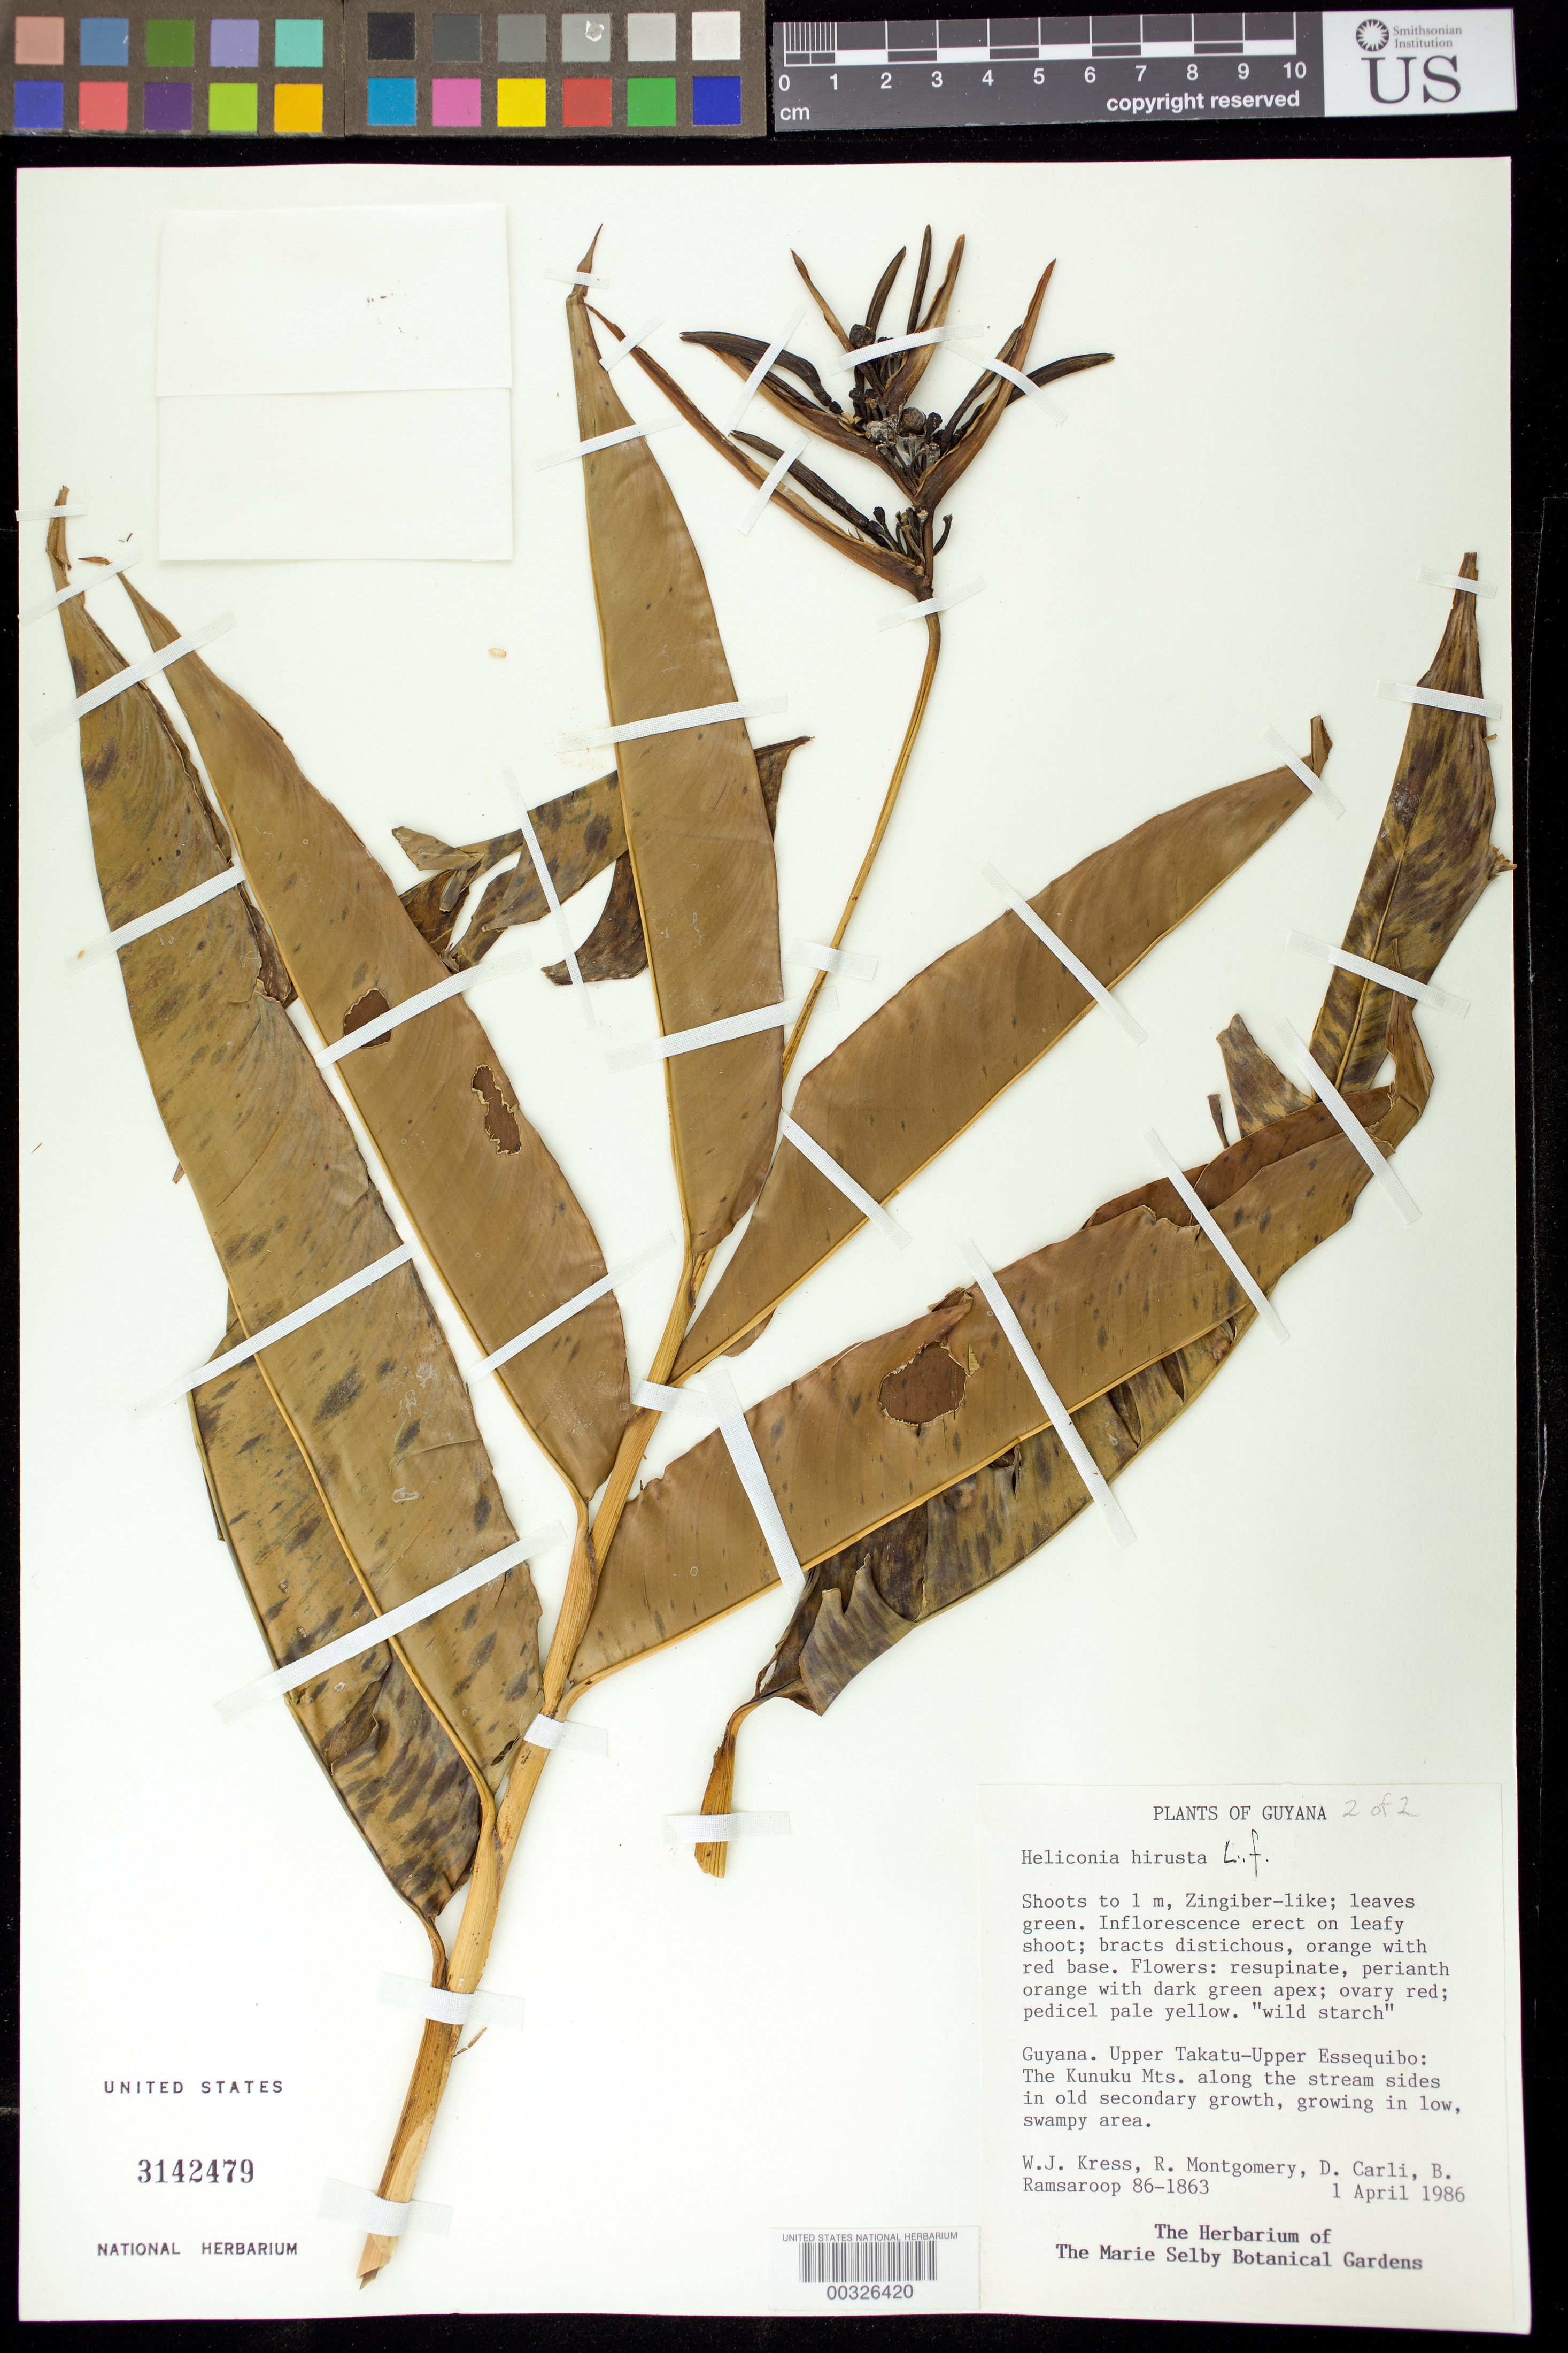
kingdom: Plantae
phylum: Tracheophyta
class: Liliopsida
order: Zingiberales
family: Heliconiaceae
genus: Heliconia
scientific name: Heliconia hirsuta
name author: L. f.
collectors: W. J. Kress, R. Montgomery, D. Carli & B. Ramsaroop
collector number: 86-1863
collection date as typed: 01 Apr 1986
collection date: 1986-04-01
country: Guyana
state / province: U. Takutu-U. Essequibo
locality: The kunuku mts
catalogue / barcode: US 3142479